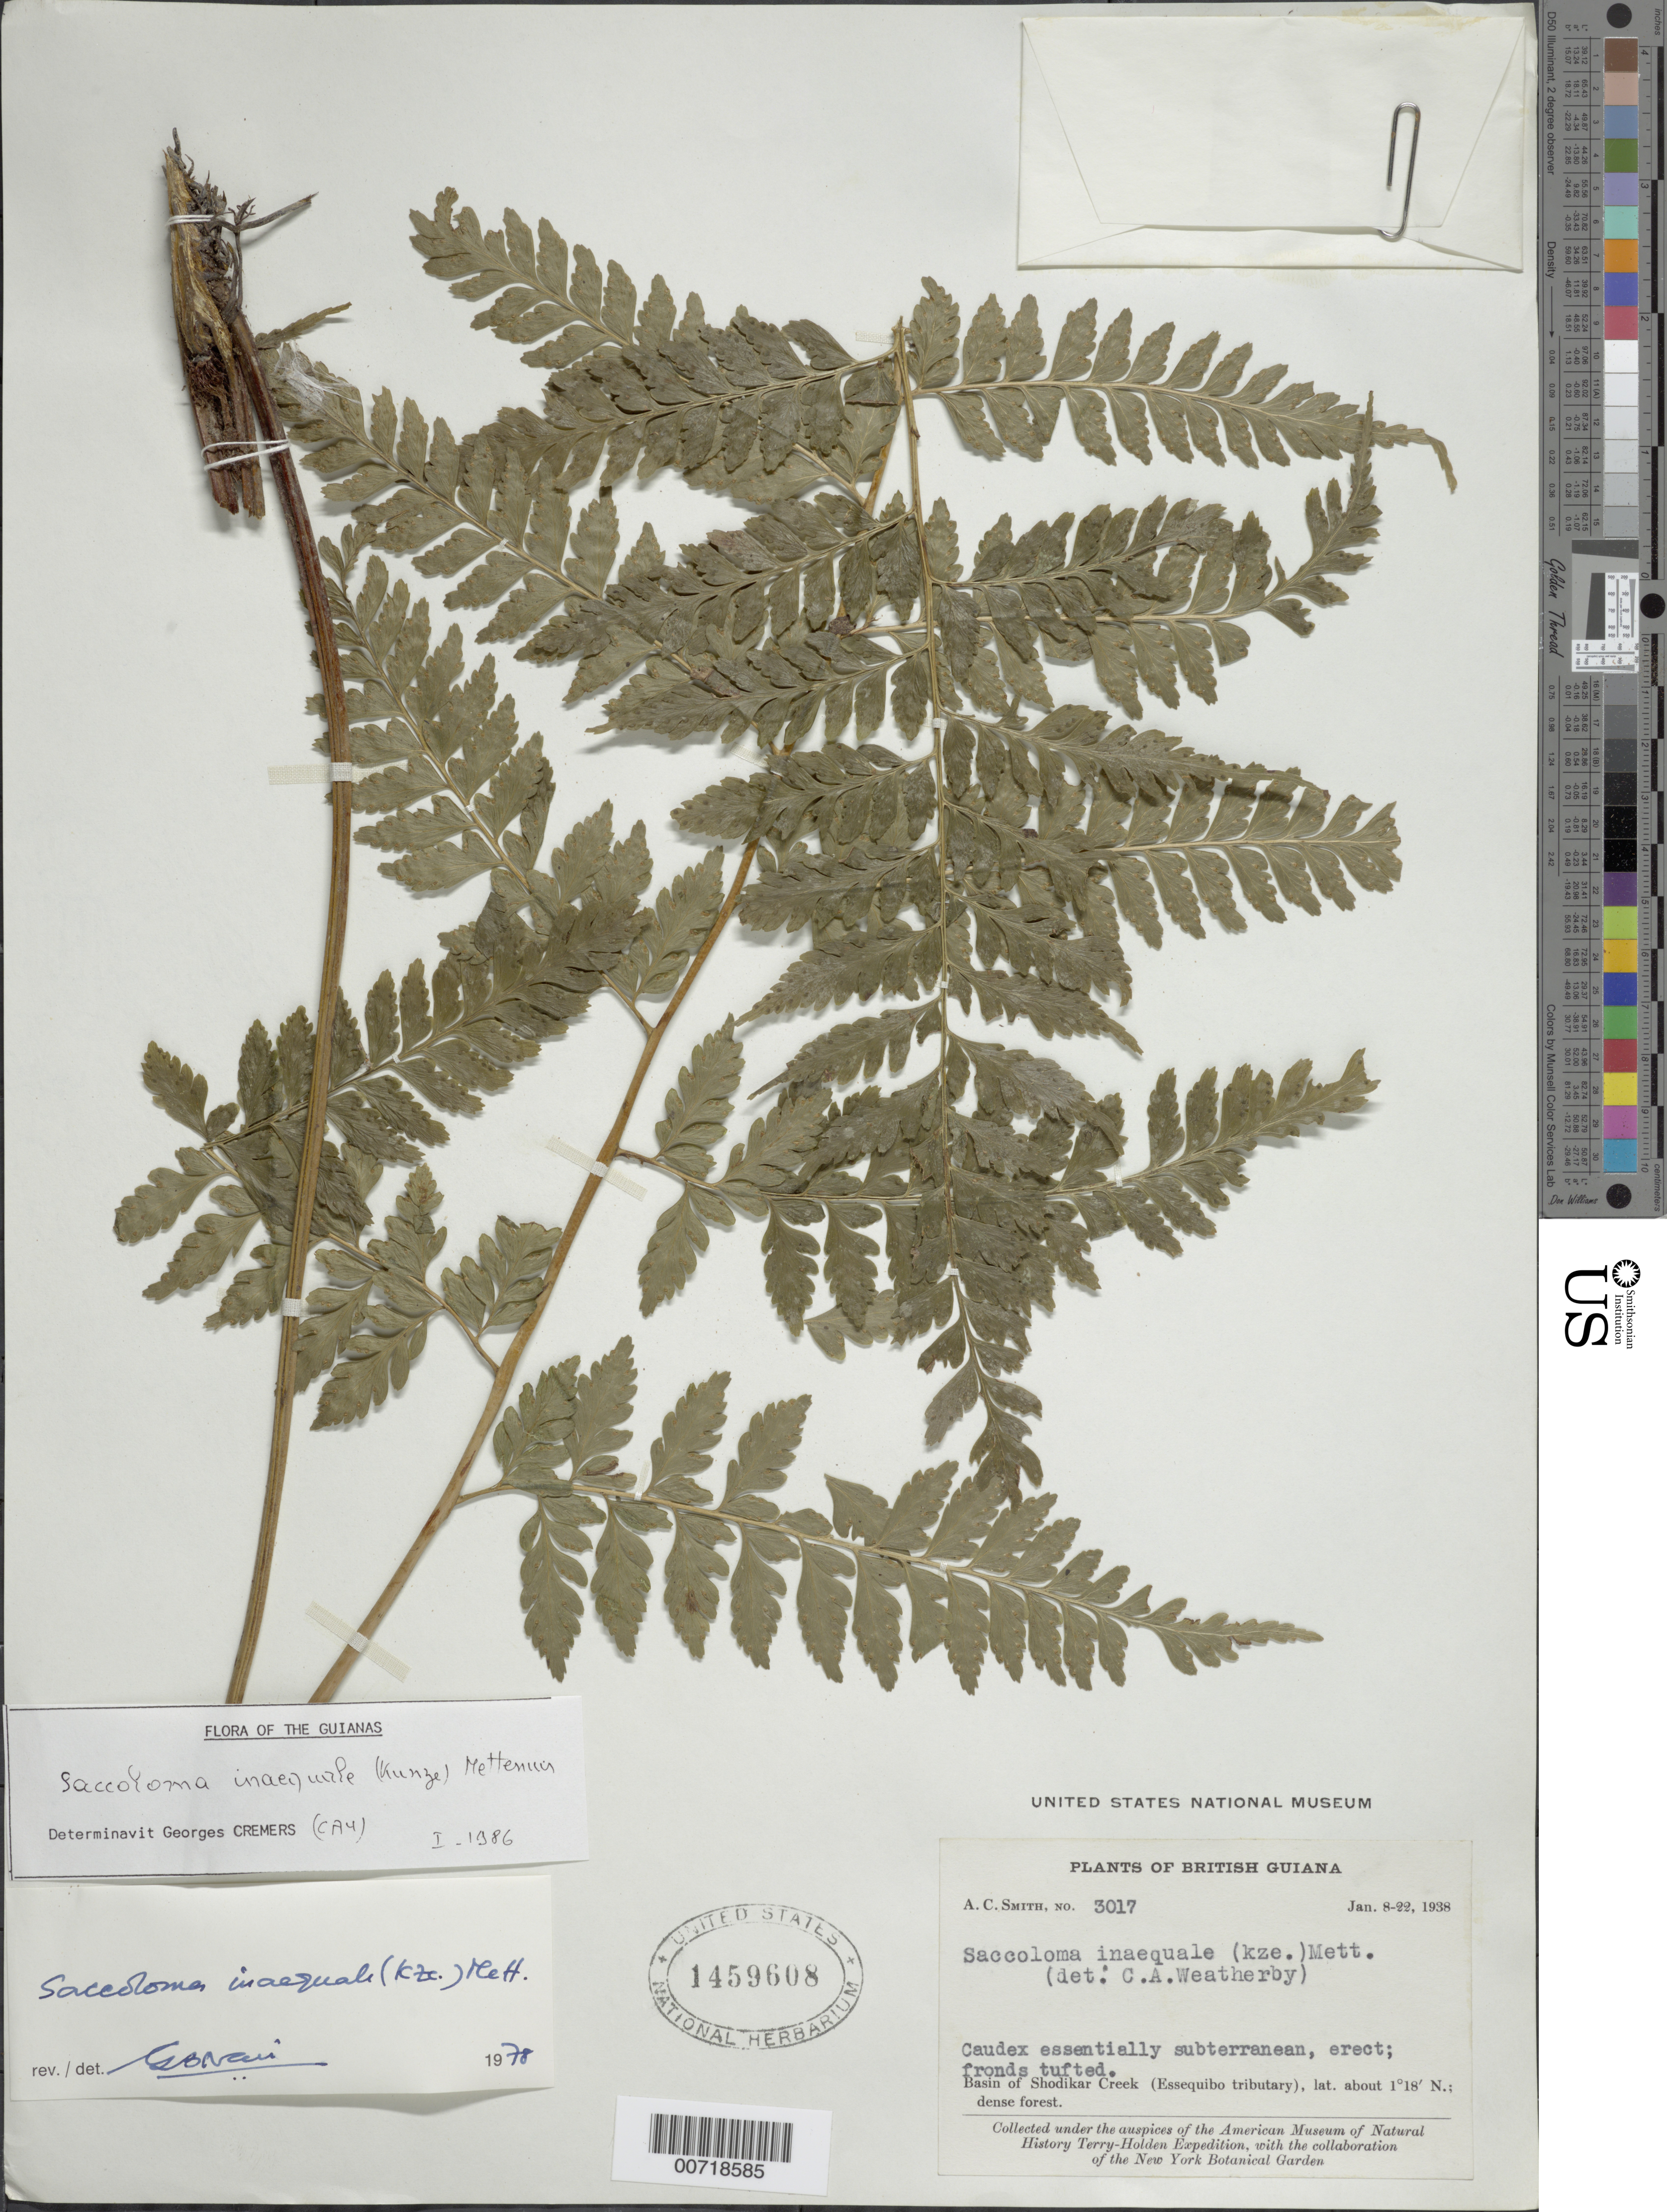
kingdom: Plantae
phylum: Tracheophyta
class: Polypodiopsida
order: Polypodiales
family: Saccolomataceae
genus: Saccoloma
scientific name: Saccoloma inaequale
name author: (Kunze) Mett.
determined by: Cremers, Georges A.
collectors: A. C. Smith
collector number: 3017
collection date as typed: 8-Jan-38 to 22-Jan-38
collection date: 1938-01-08/1938-01-22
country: Guyana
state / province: U. Takutu-U. Essequibo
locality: Shodikar Creek, basin of (Essequibo tributary)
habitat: Dense forest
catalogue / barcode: US 1459608